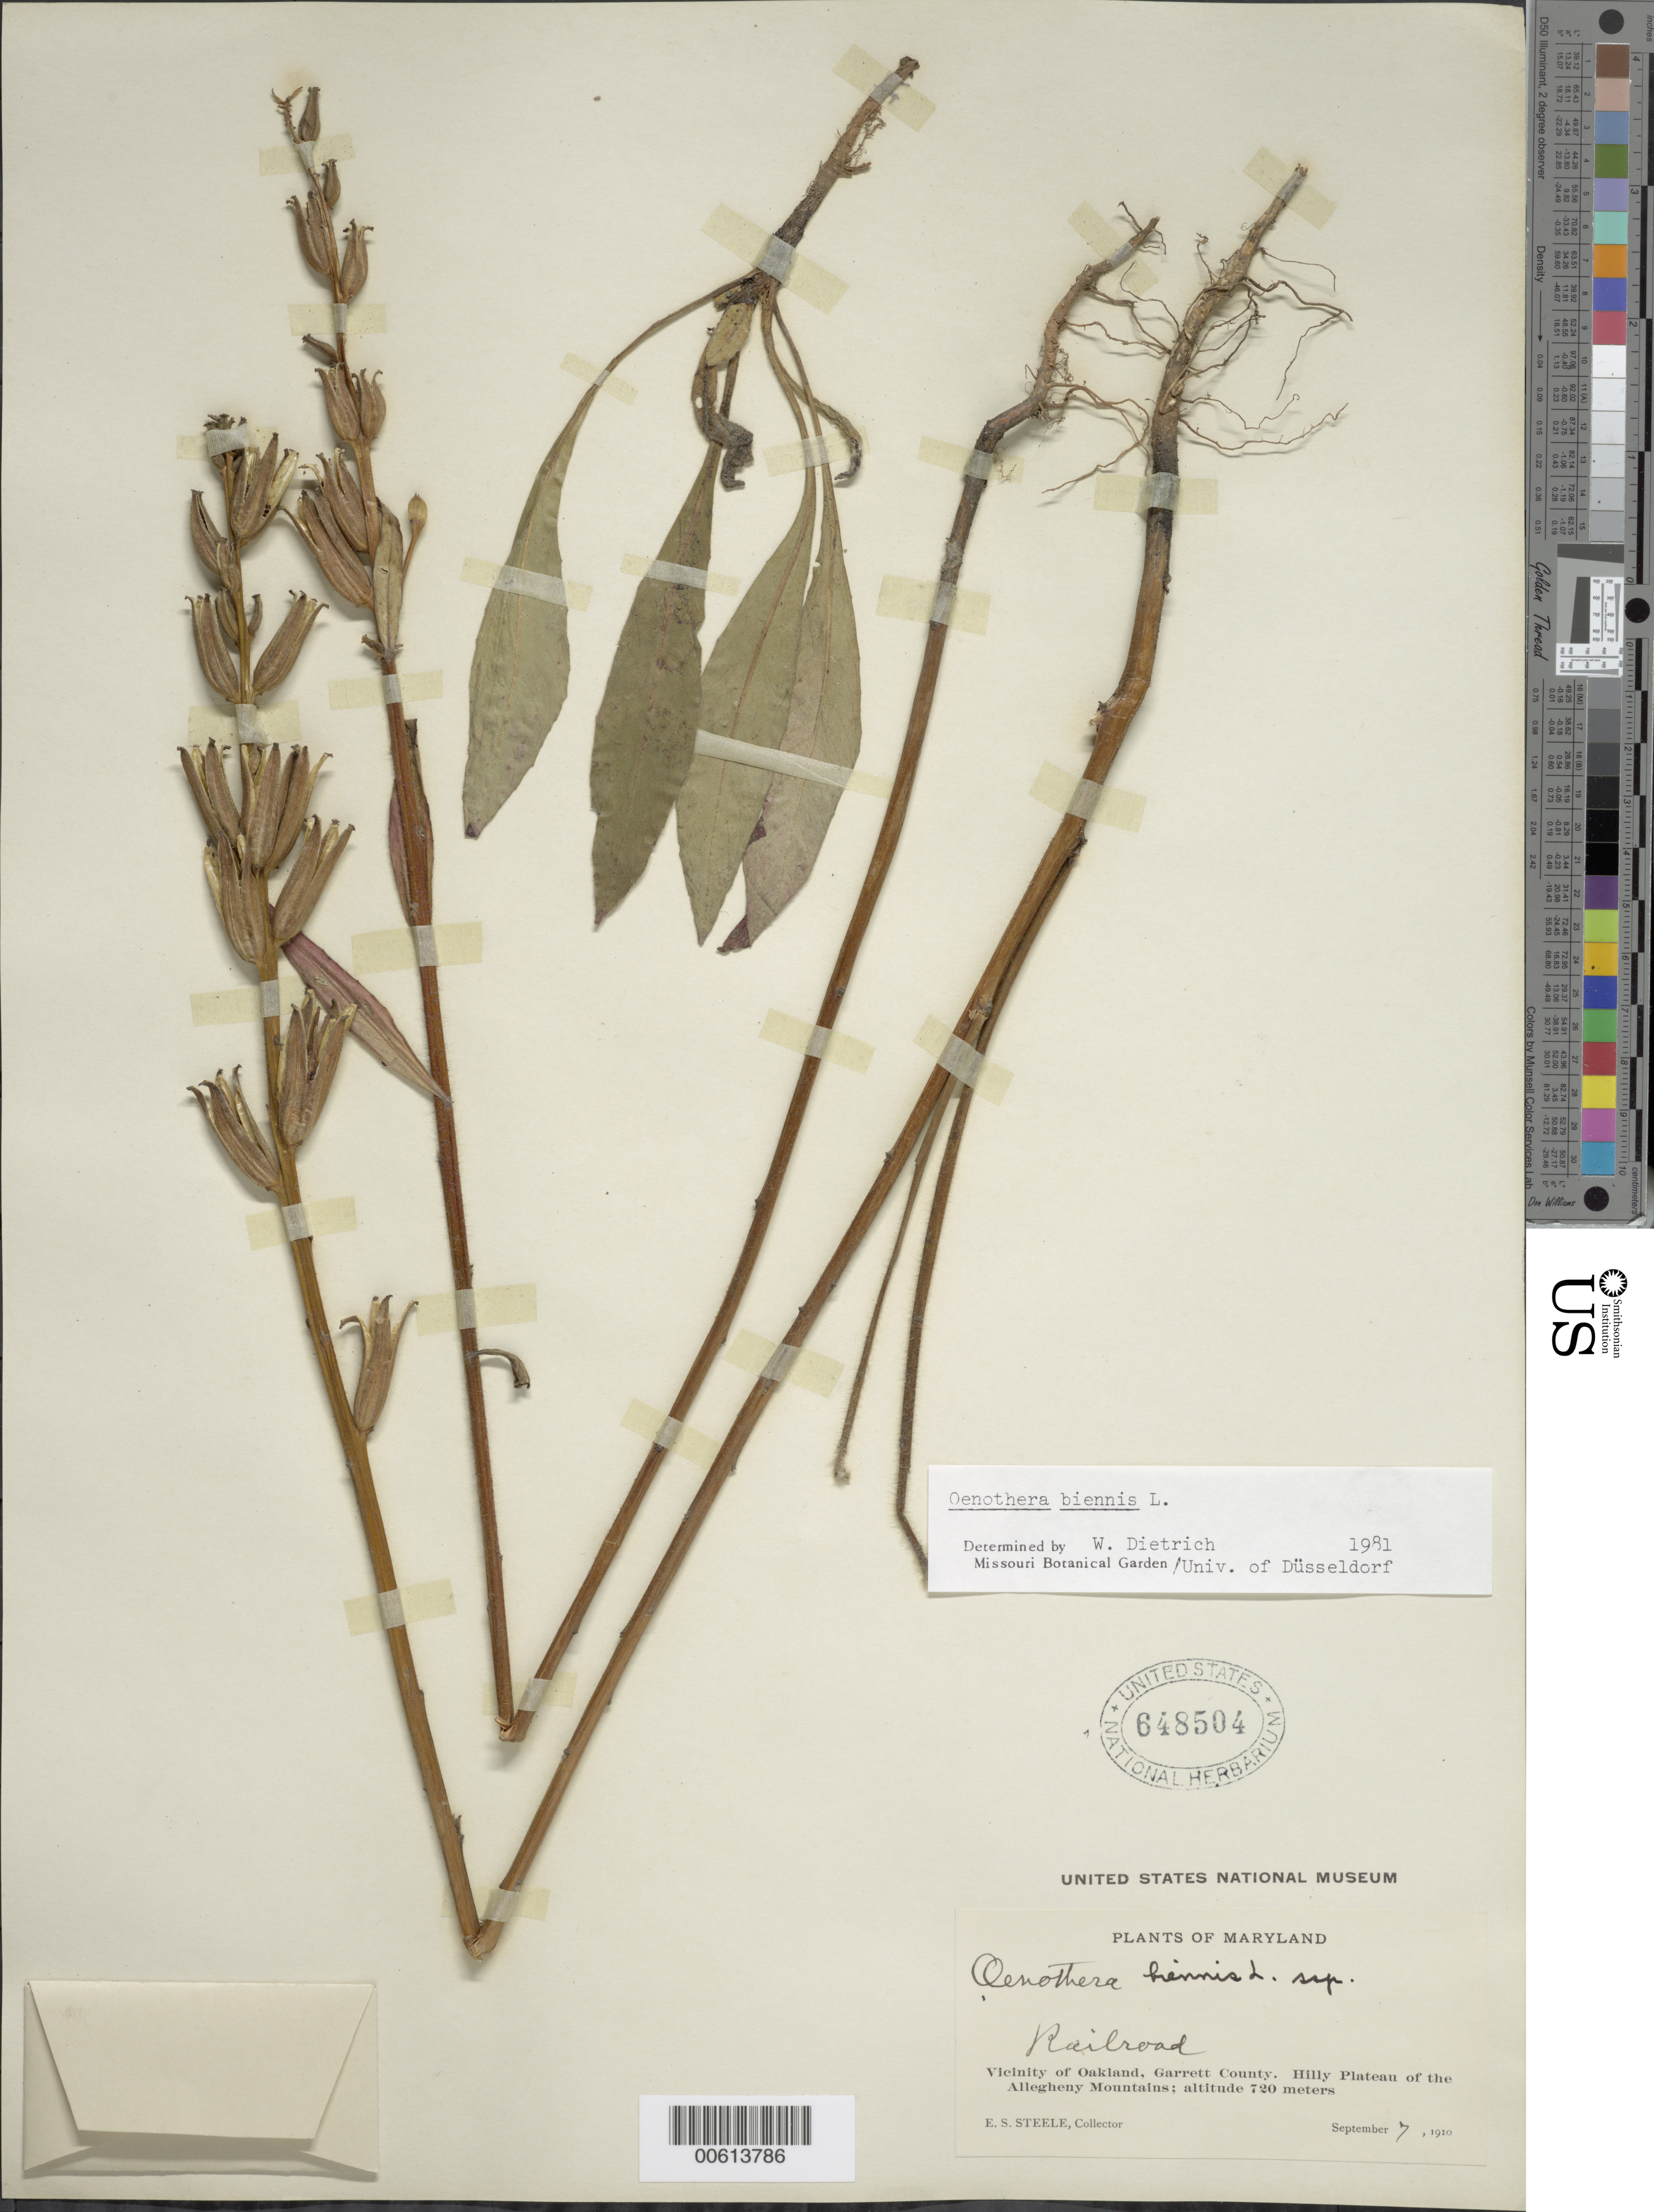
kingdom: Plantae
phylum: Tracheophyta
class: Magnoliopsida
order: Myrtales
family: Onagraceae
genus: Oenothera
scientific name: Oenothera biennis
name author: L.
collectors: E. Steele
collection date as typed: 07 Sep 1910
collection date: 1910-09-07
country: United States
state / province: Maryland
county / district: Garrett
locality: Oakland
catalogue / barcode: US 648504